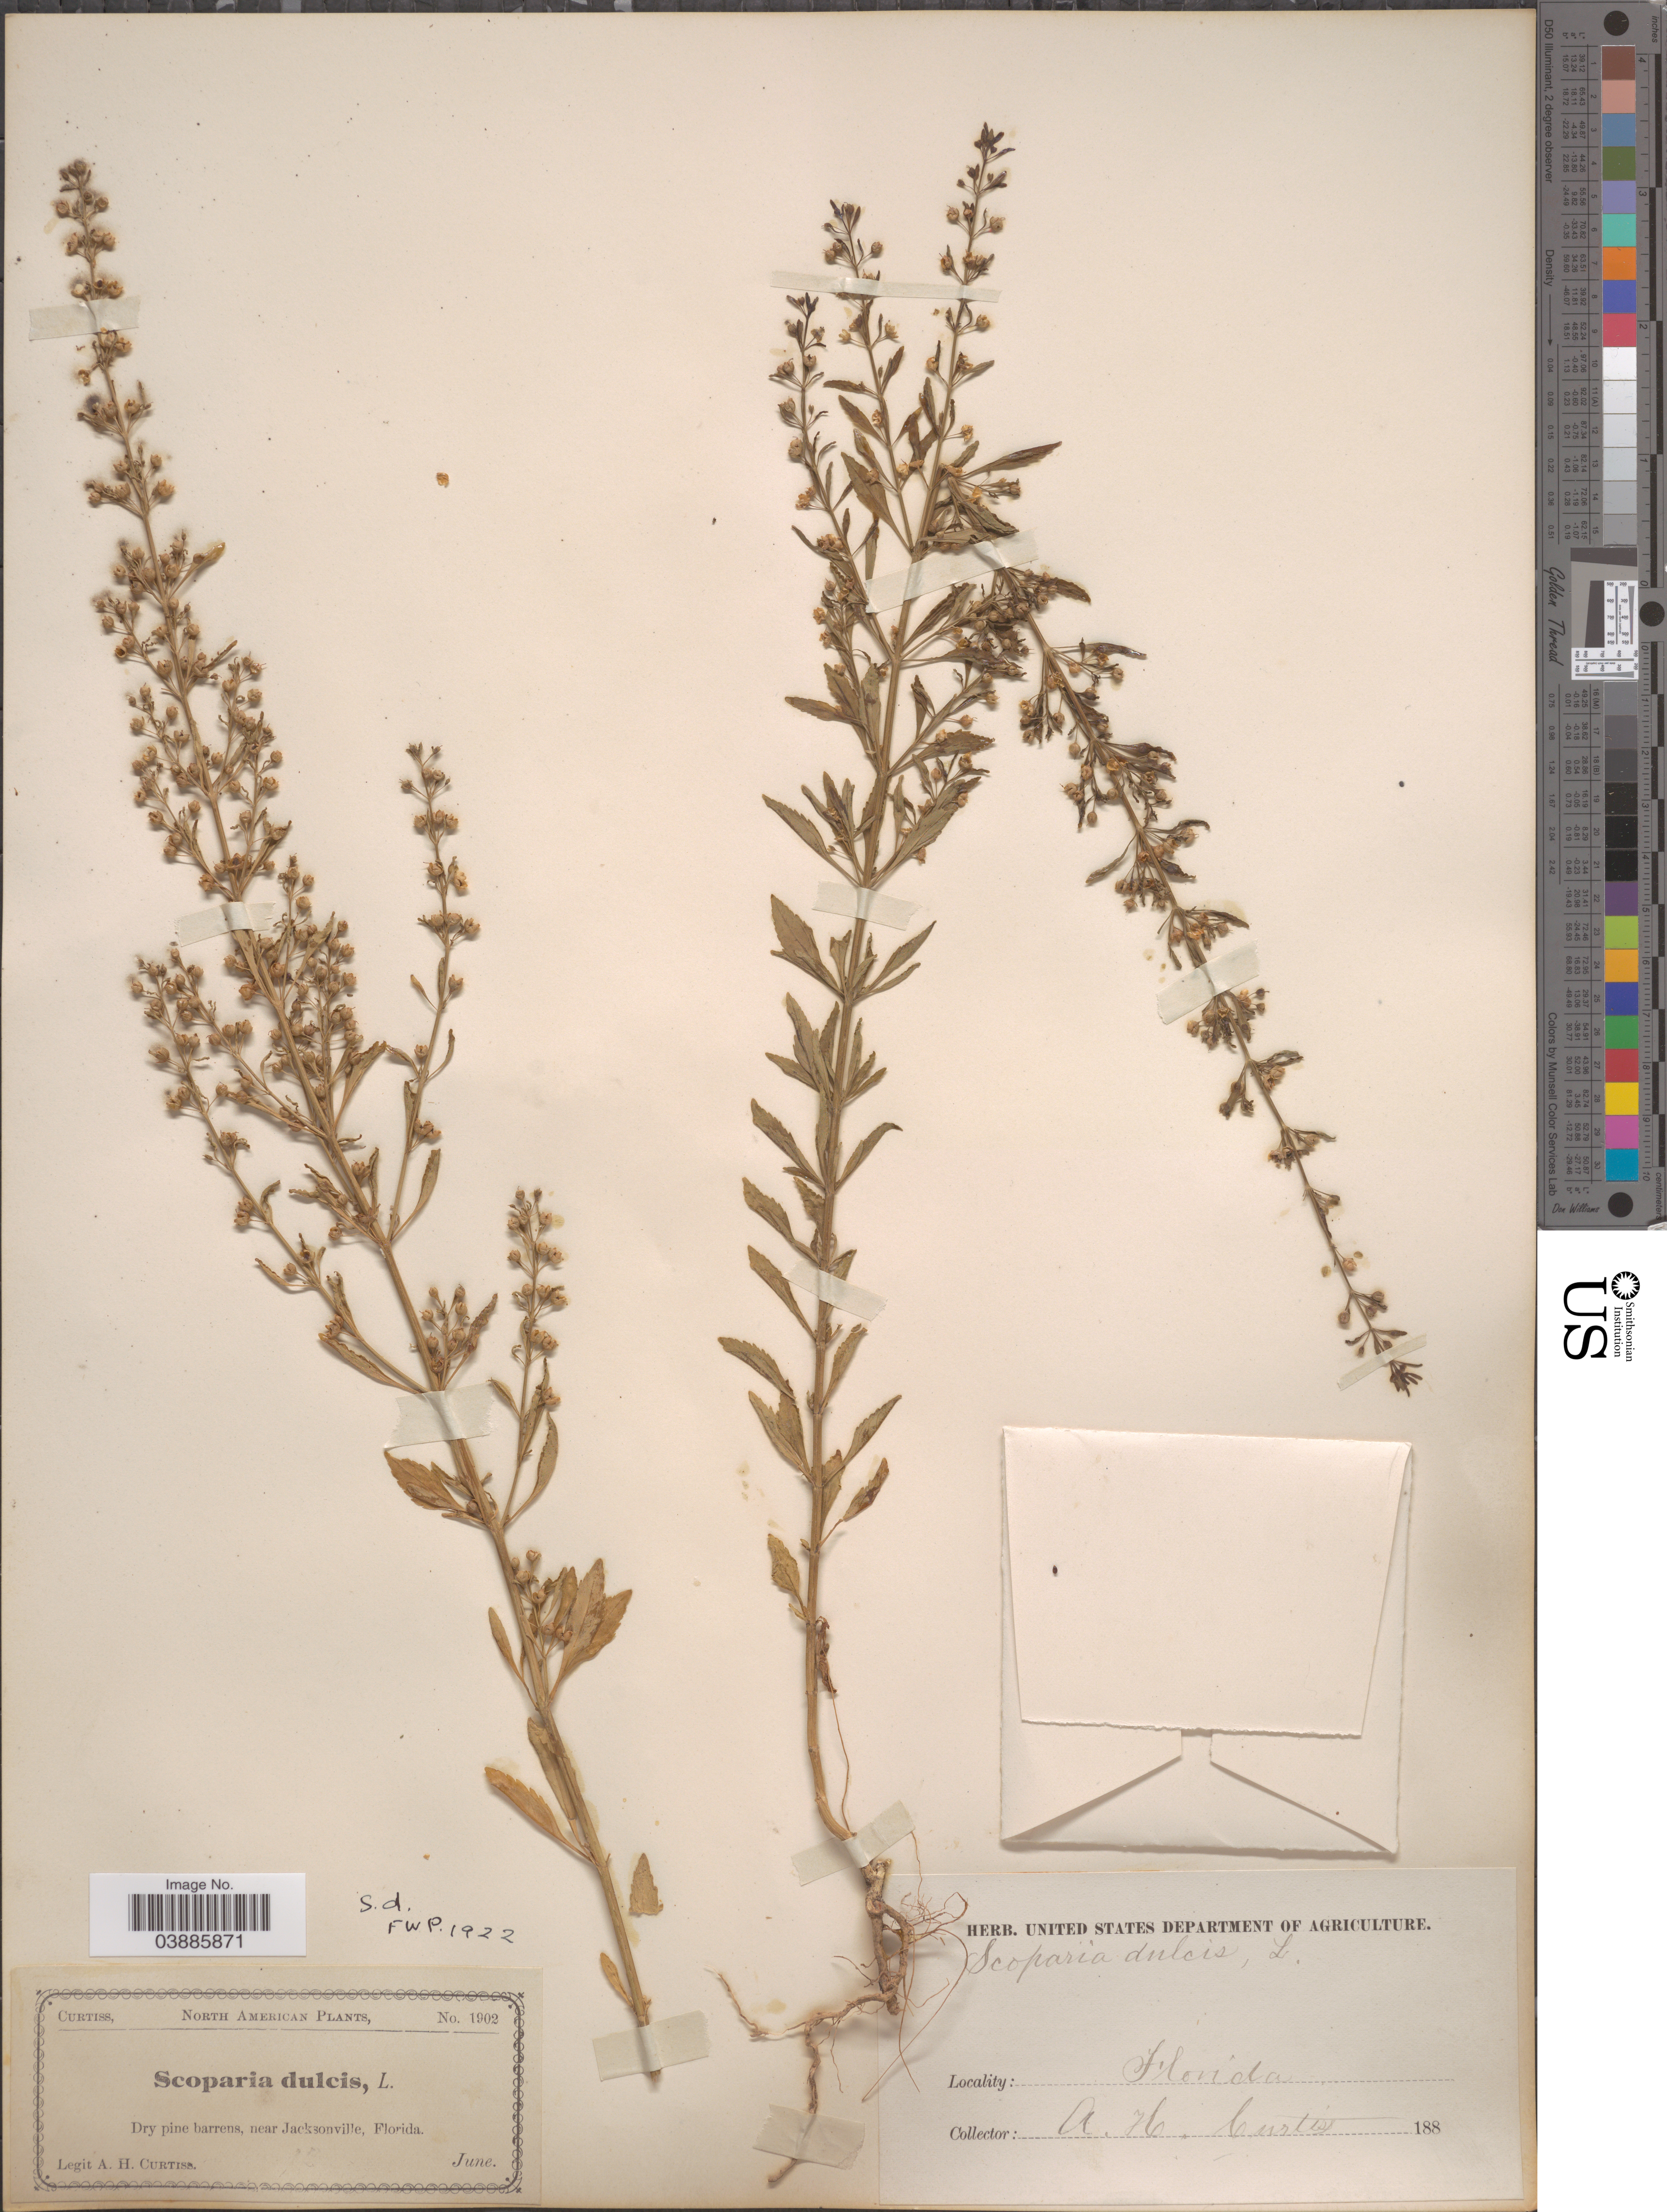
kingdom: Plantae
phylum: Tracheophyta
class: Magnoliopsida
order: Lamiales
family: Plantaginaceae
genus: Scoparia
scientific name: Scoparia dulcis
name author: L.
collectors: A. H. Curtiss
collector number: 1902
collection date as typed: June 188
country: United States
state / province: Florida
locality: Dry pine barrens, near Jacksonville.